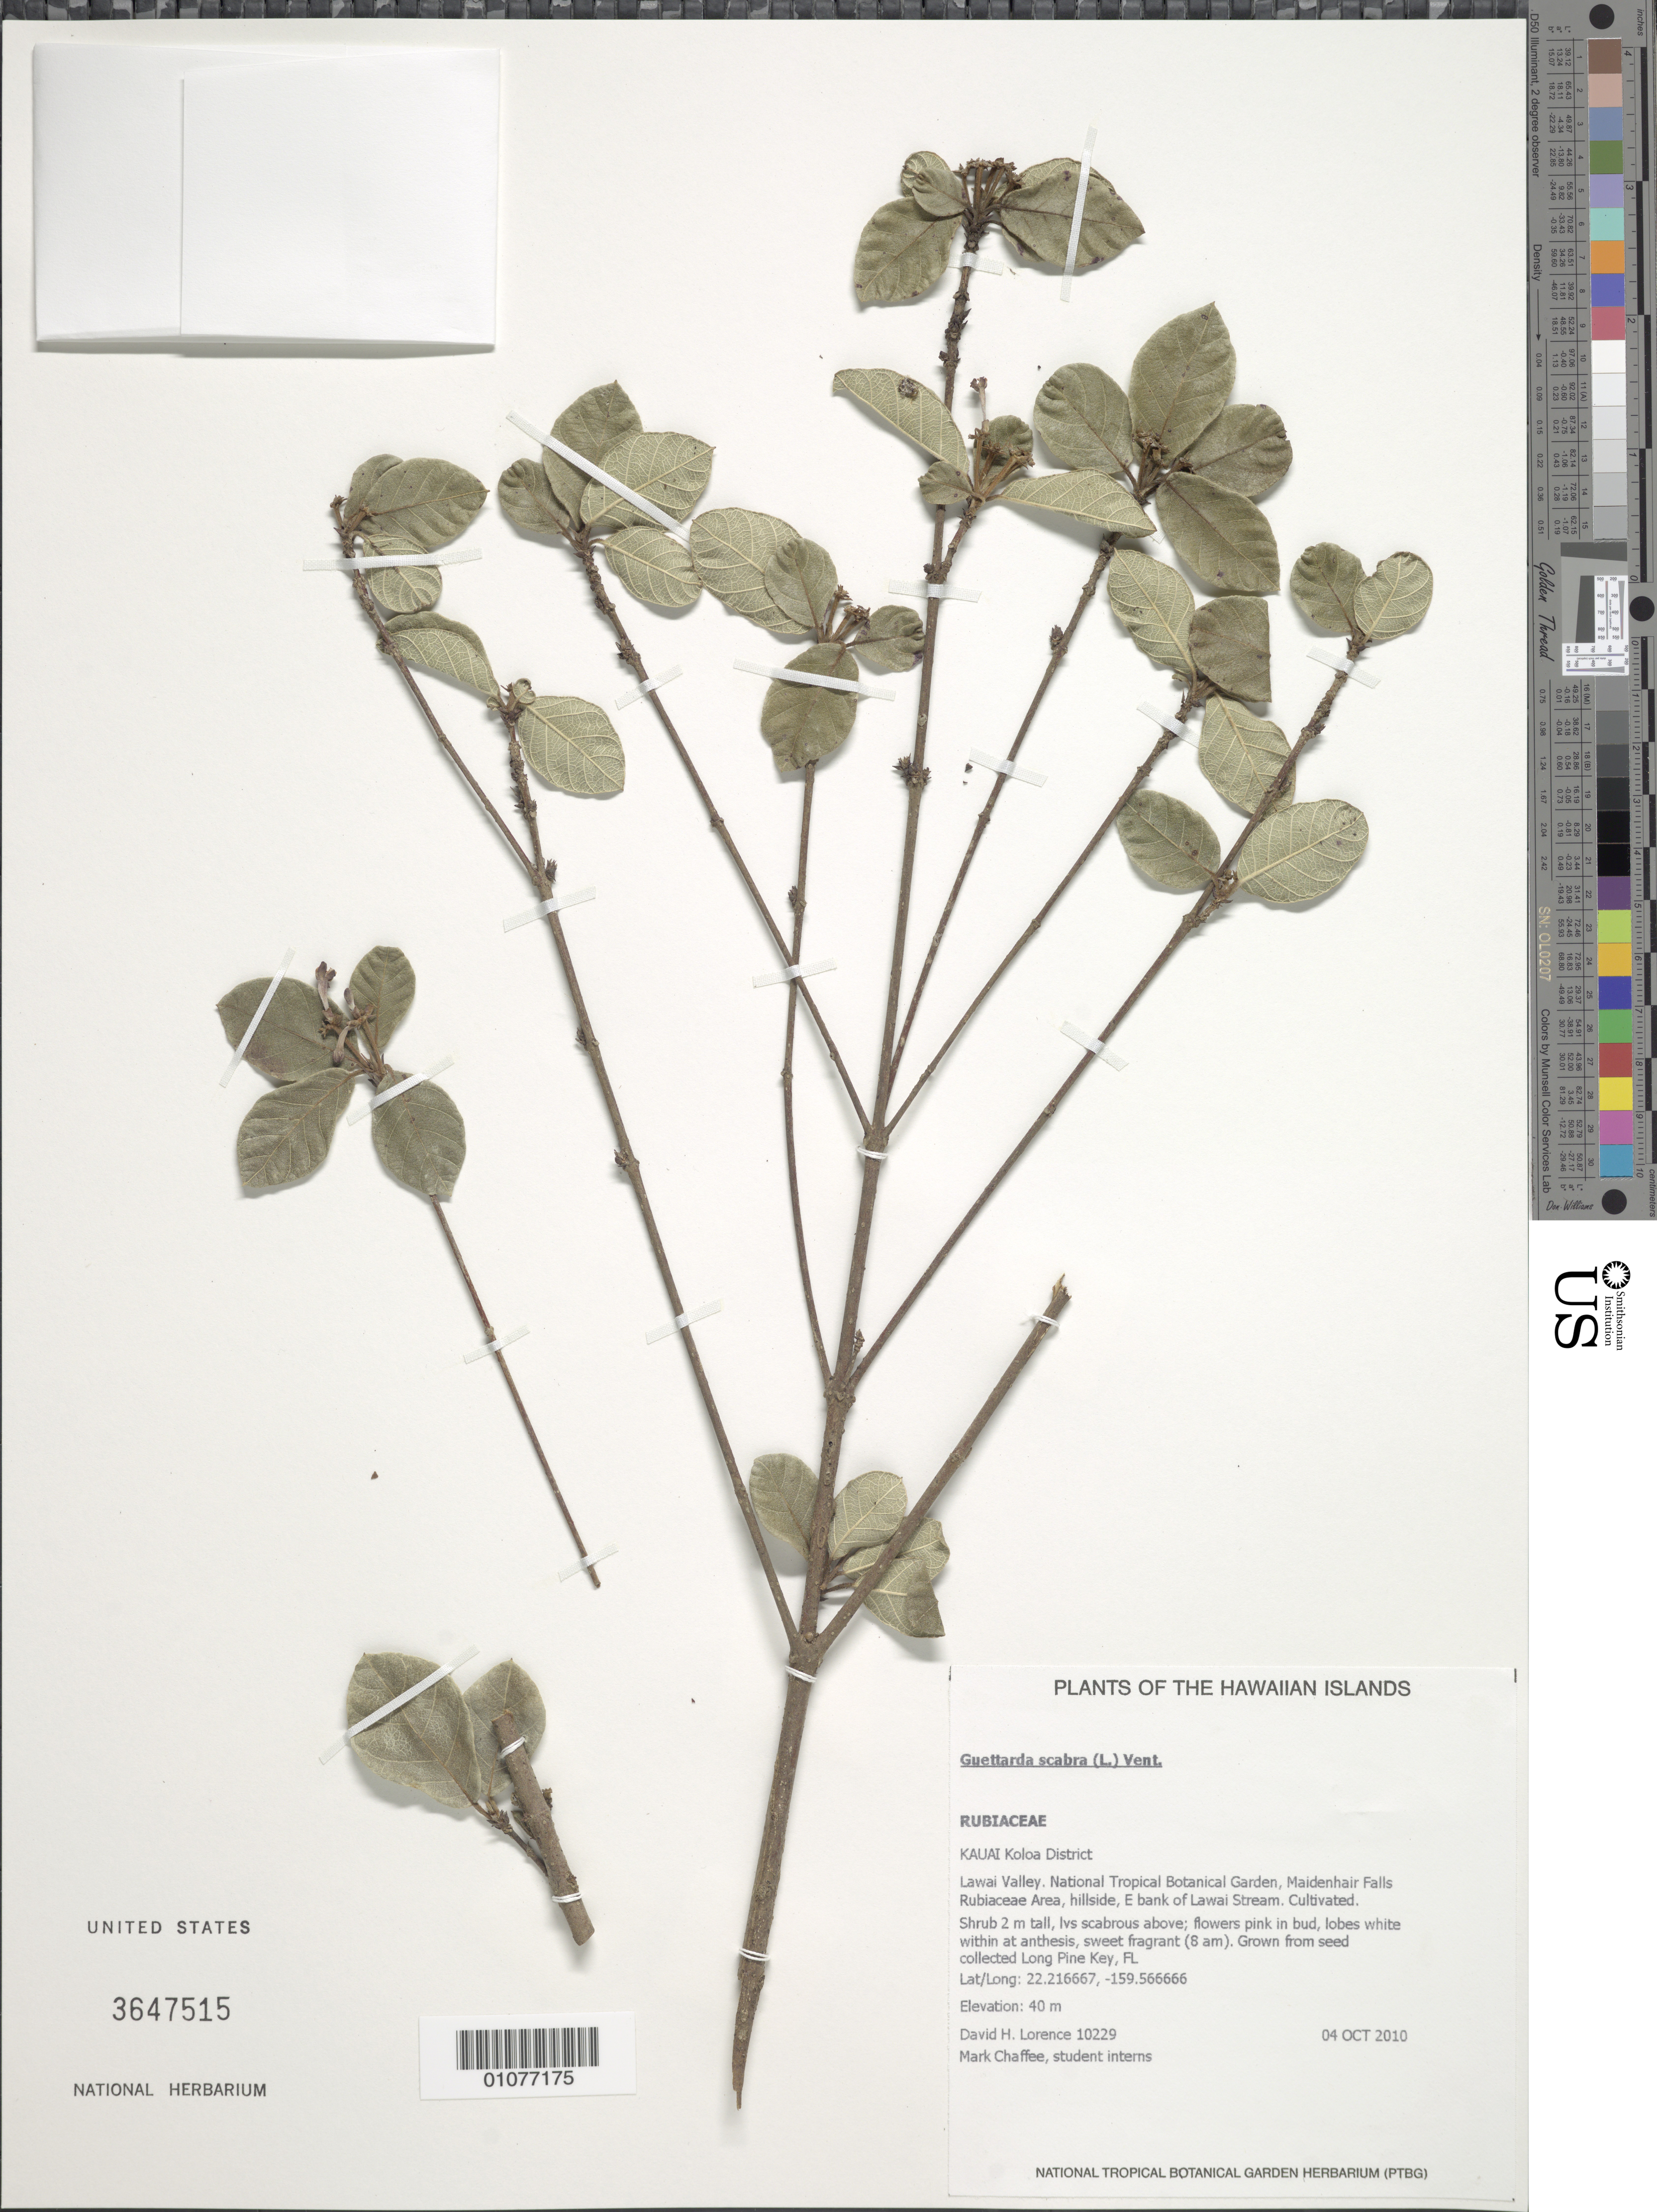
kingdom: Plantae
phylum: Tracheophyta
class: Magnoliopsida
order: Gentianales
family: Rubiaceae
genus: Guettarda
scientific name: Guettarda scabra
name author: (L.) Vent.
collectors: D. Lorence, M. Chaffee & Student Interns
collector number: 10229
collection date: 2010-10-04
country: United States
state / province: Hawaii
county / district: Kauai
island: Kaua'i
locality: Koloa District, Lawai Valley, National Tropical Botanical Garden, Maidenhair Falls Rubiacaea Area, hillside, E bank of Lawai Stream.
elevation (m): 40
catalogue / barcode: US 3647515